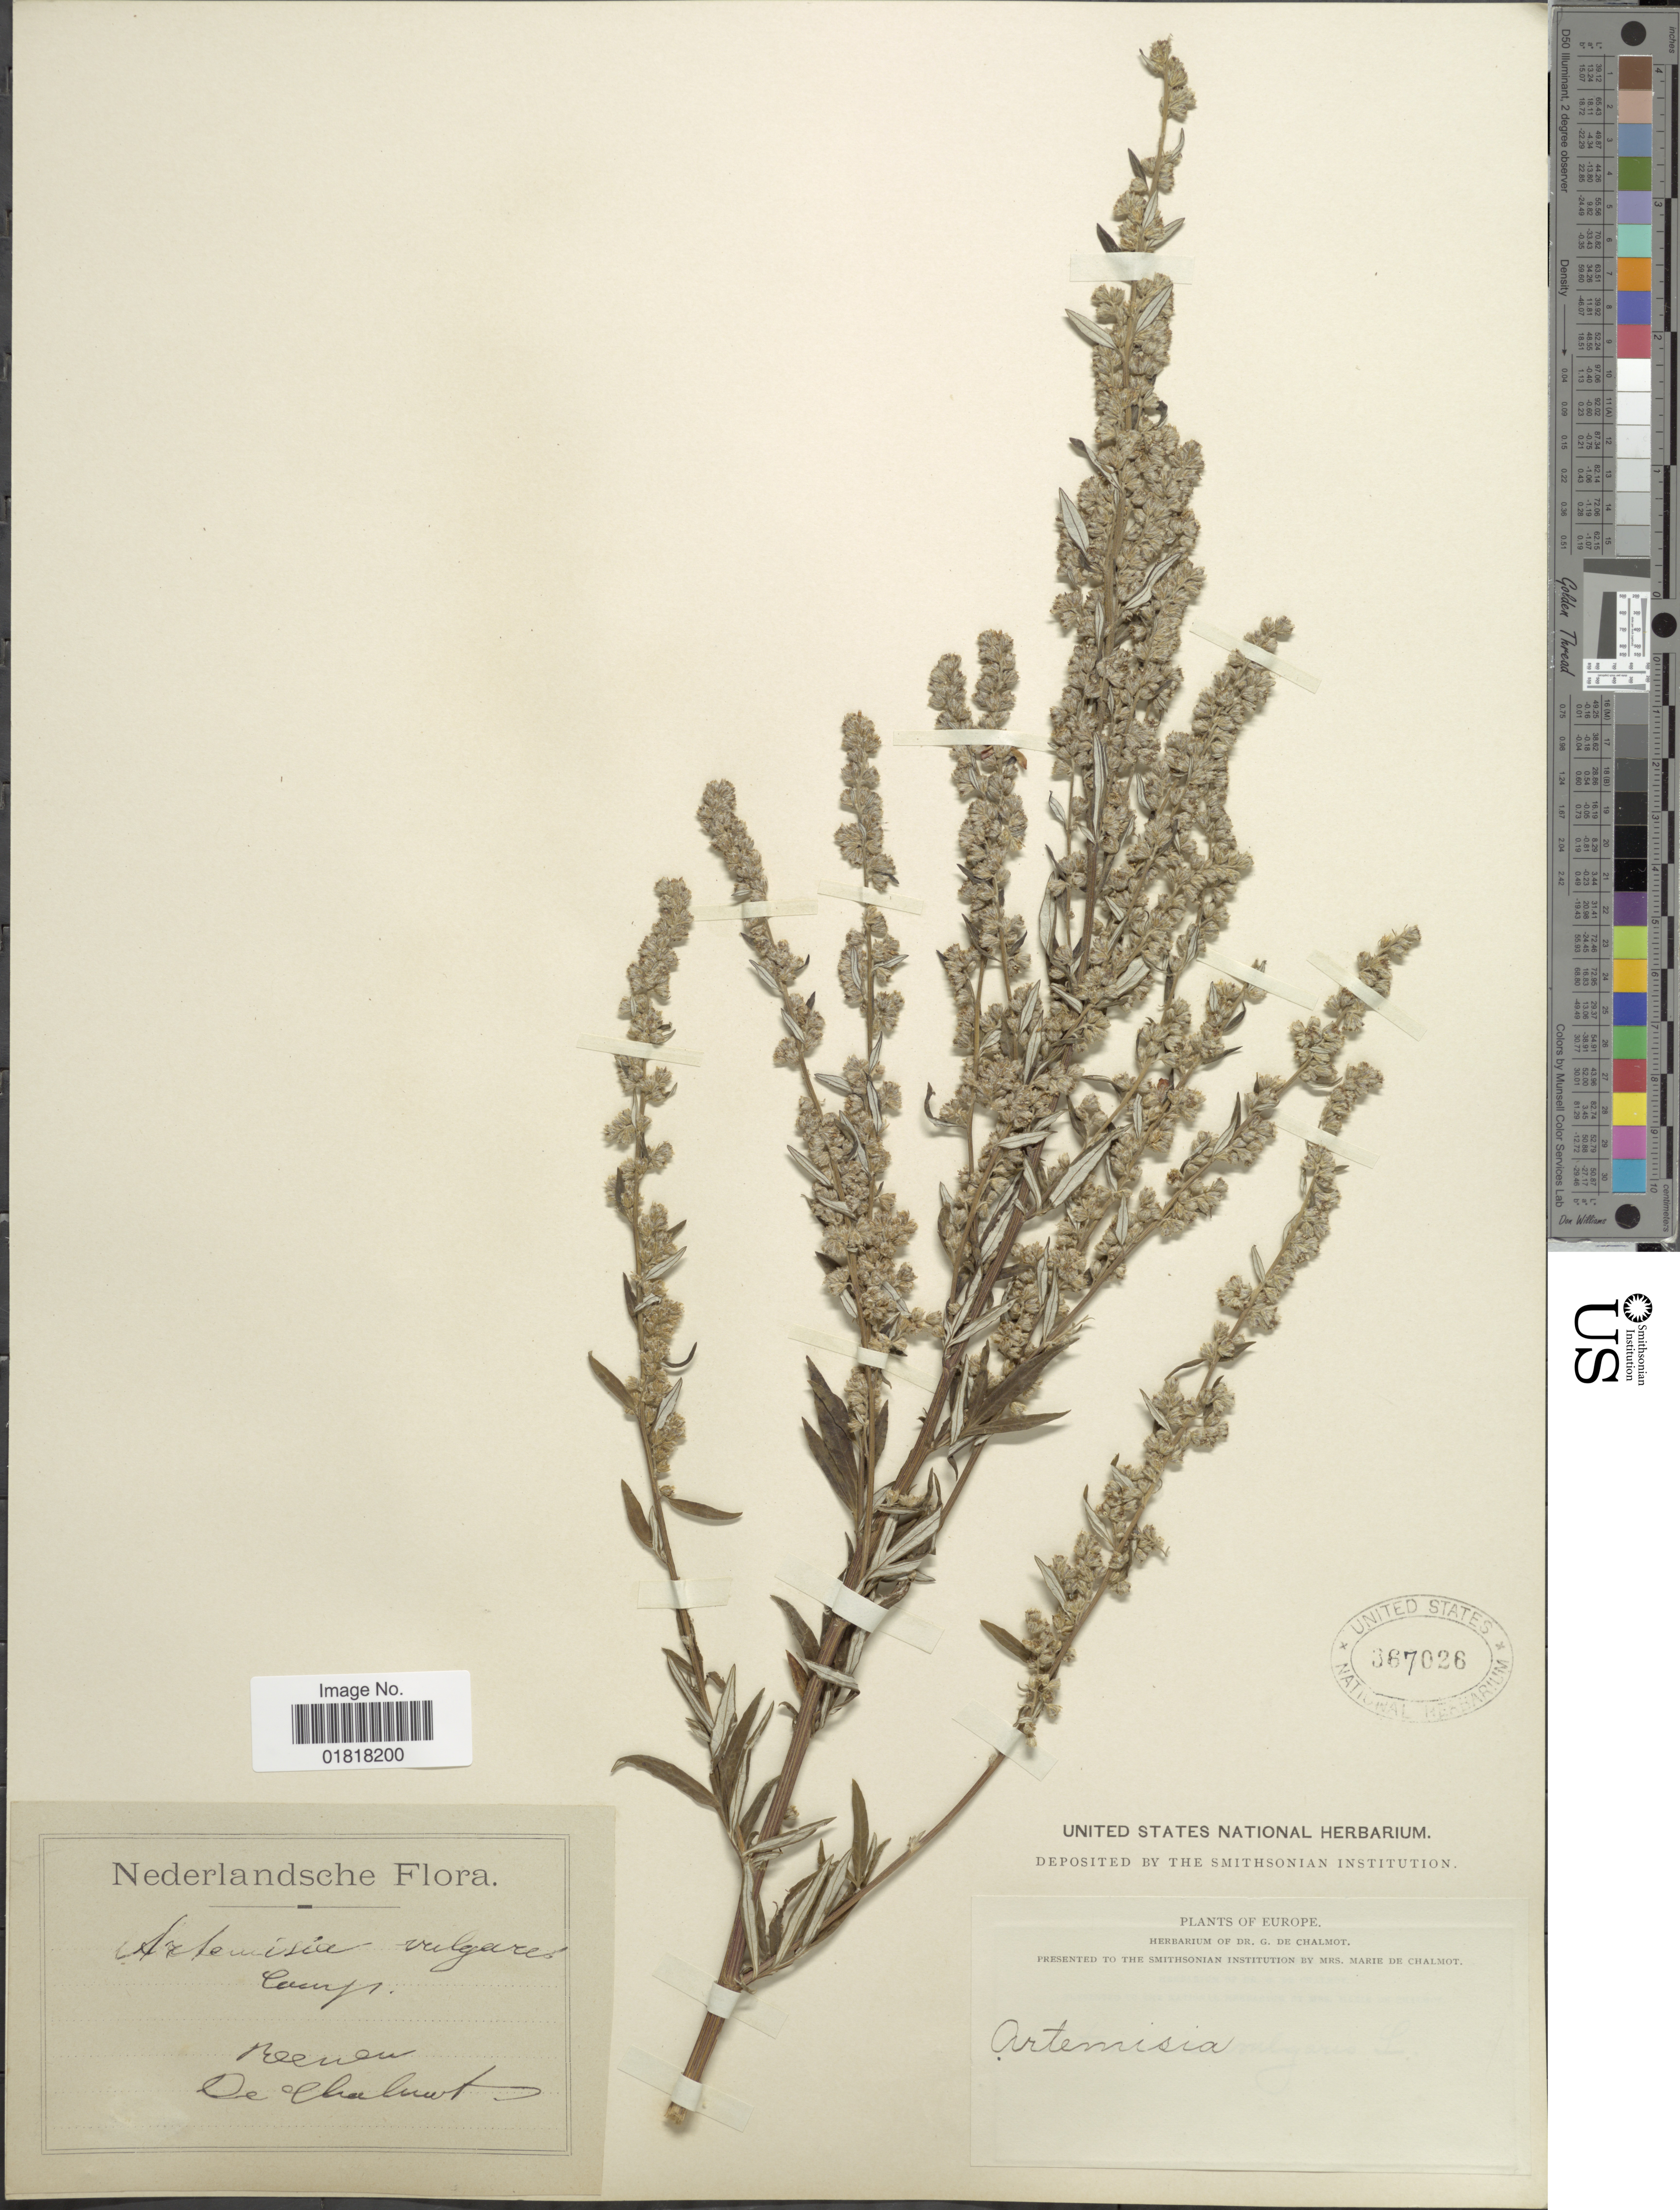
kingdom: Plantae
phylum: Tracheophyta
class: Magnoliopsida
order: Asterales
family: Asteraceae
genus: Artemisia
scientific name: Artemisia vulgaris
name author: L.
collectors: G. de Chalmot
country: Netherlands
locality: Reener, Europe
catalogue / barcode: US 267026